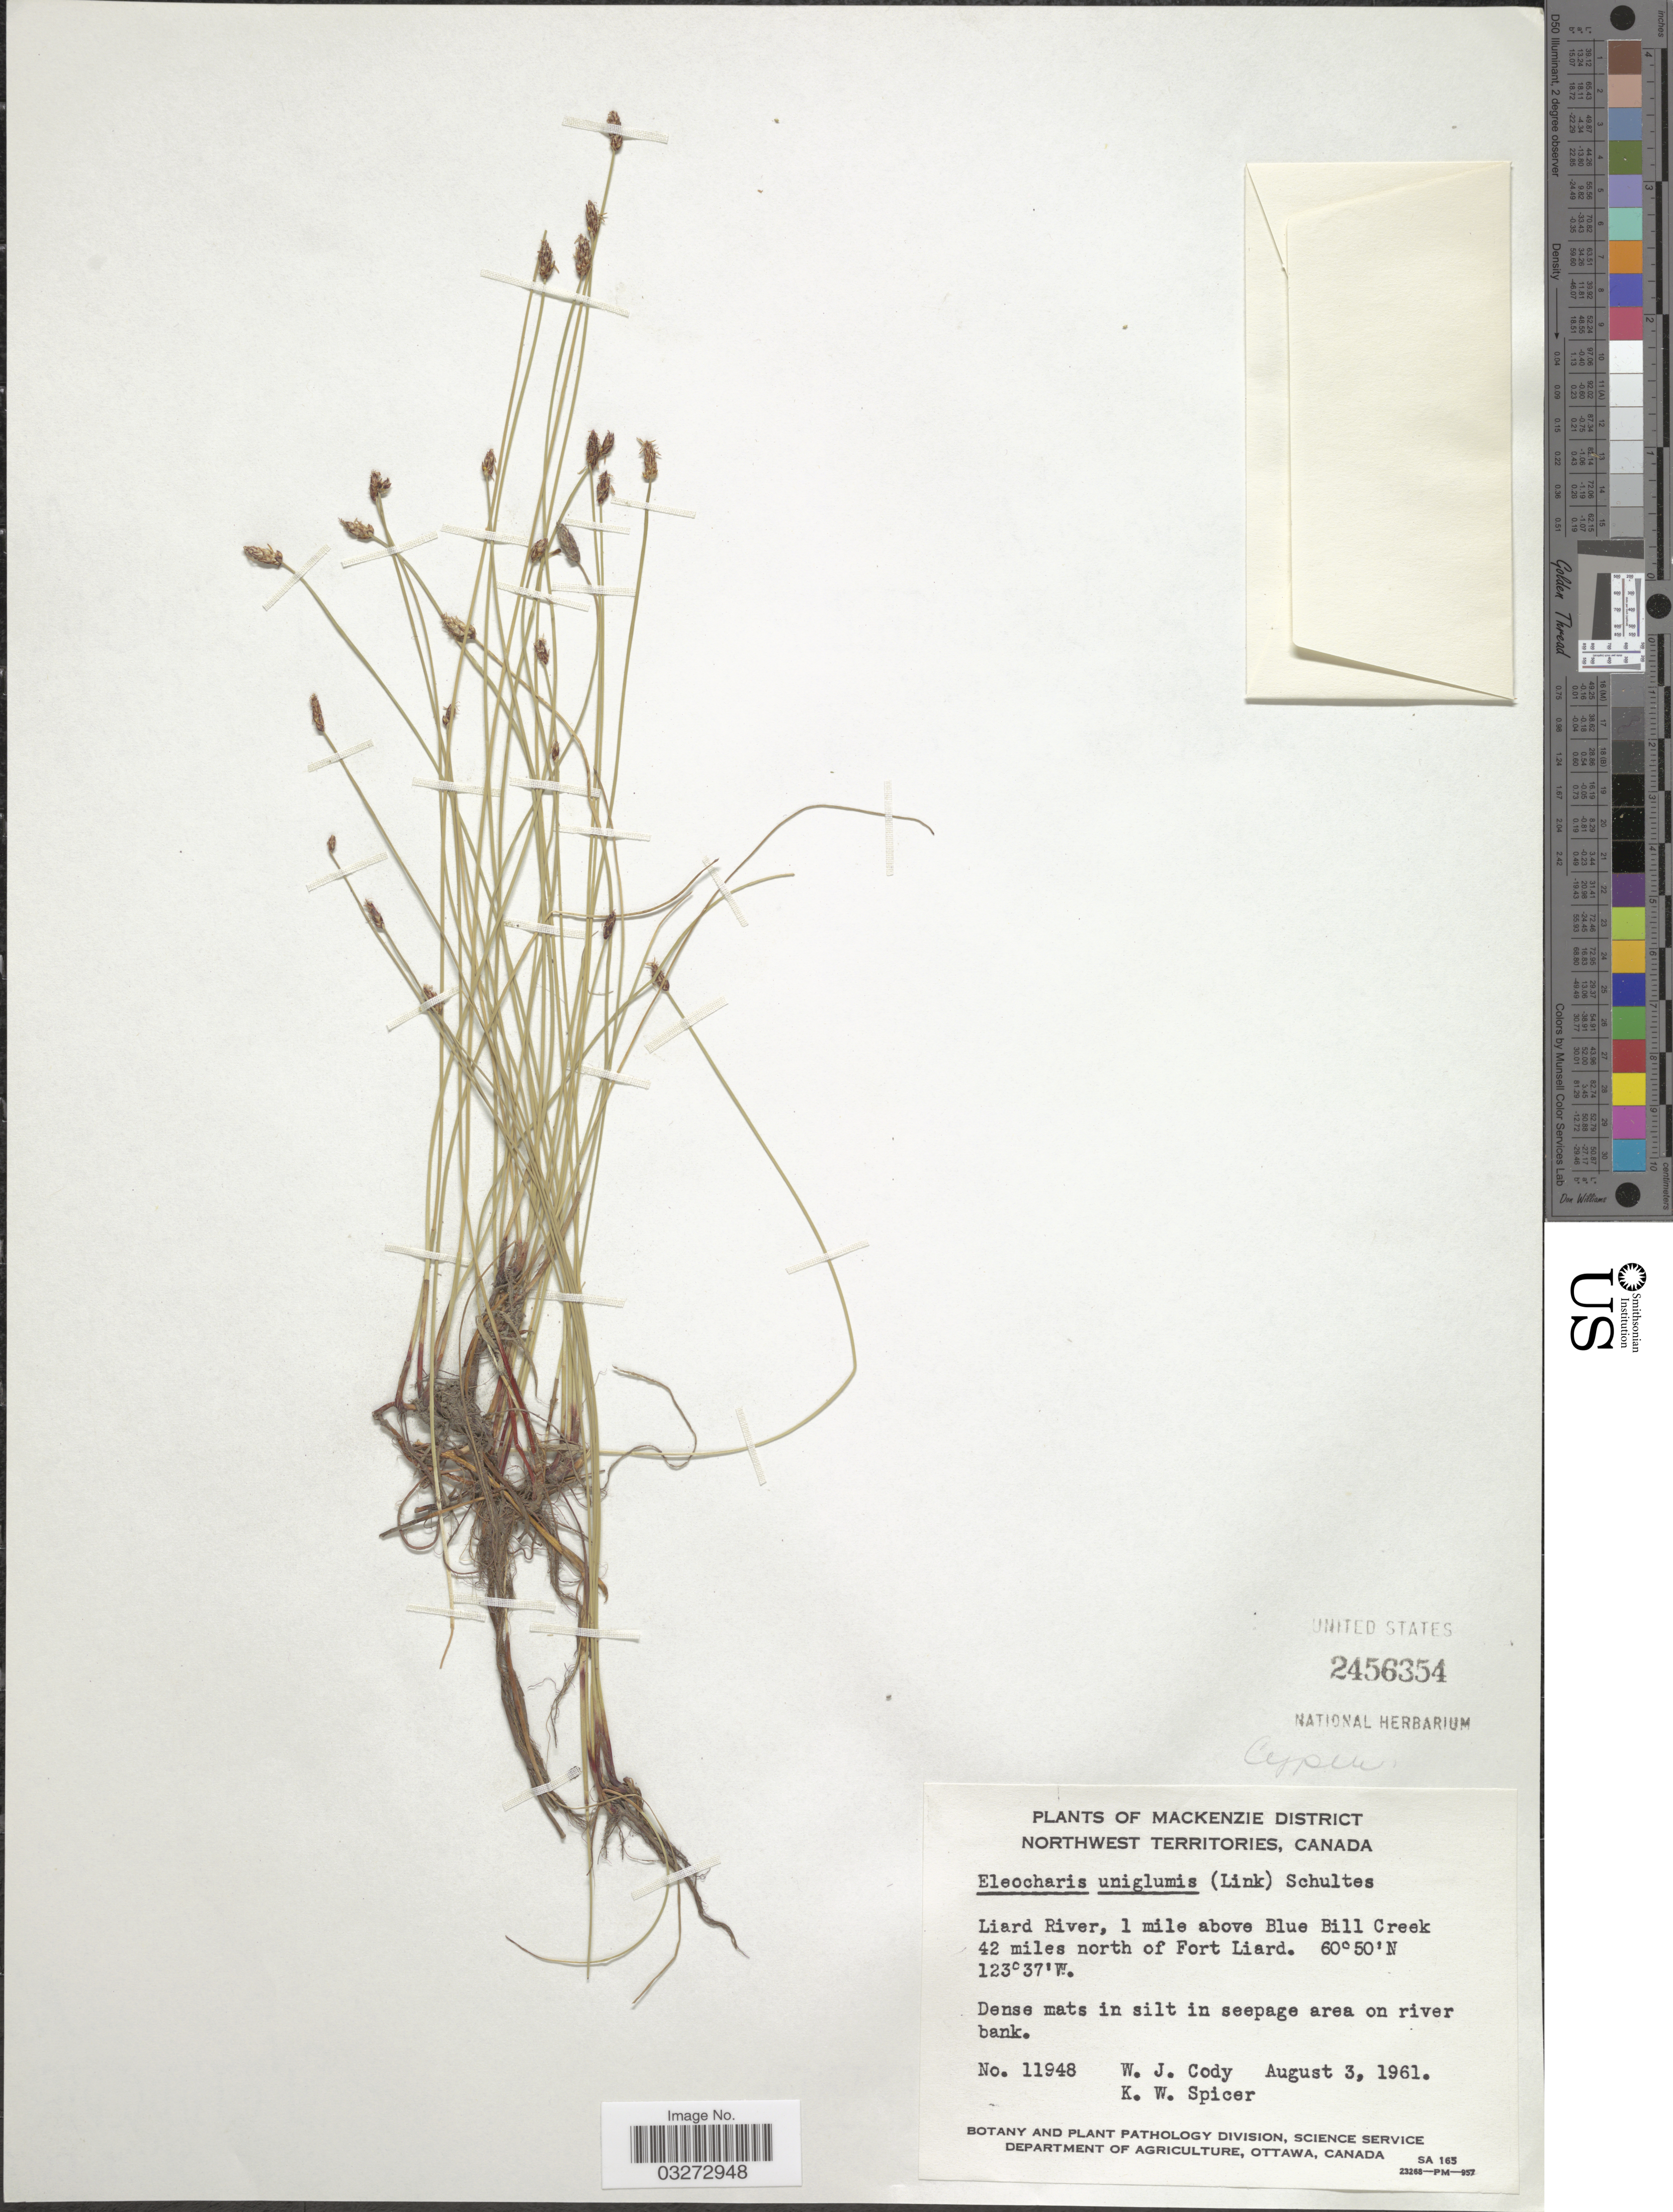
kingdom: Plantae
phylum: Tracheophyta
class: Liliopsida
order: Poales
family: Cyperaceae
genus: Eleocharis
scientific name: Eleocharis uniglumis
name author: (Link) Schult.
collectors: W. Cody & K. Spicer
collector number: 11948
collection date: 1961-08-03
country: Canada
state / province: Northwest Territories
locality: Mackenzie District. Liard River, 1 mile above Blue Bill Creek 42 miles north of Fort Liard.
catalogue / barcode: US 2456354